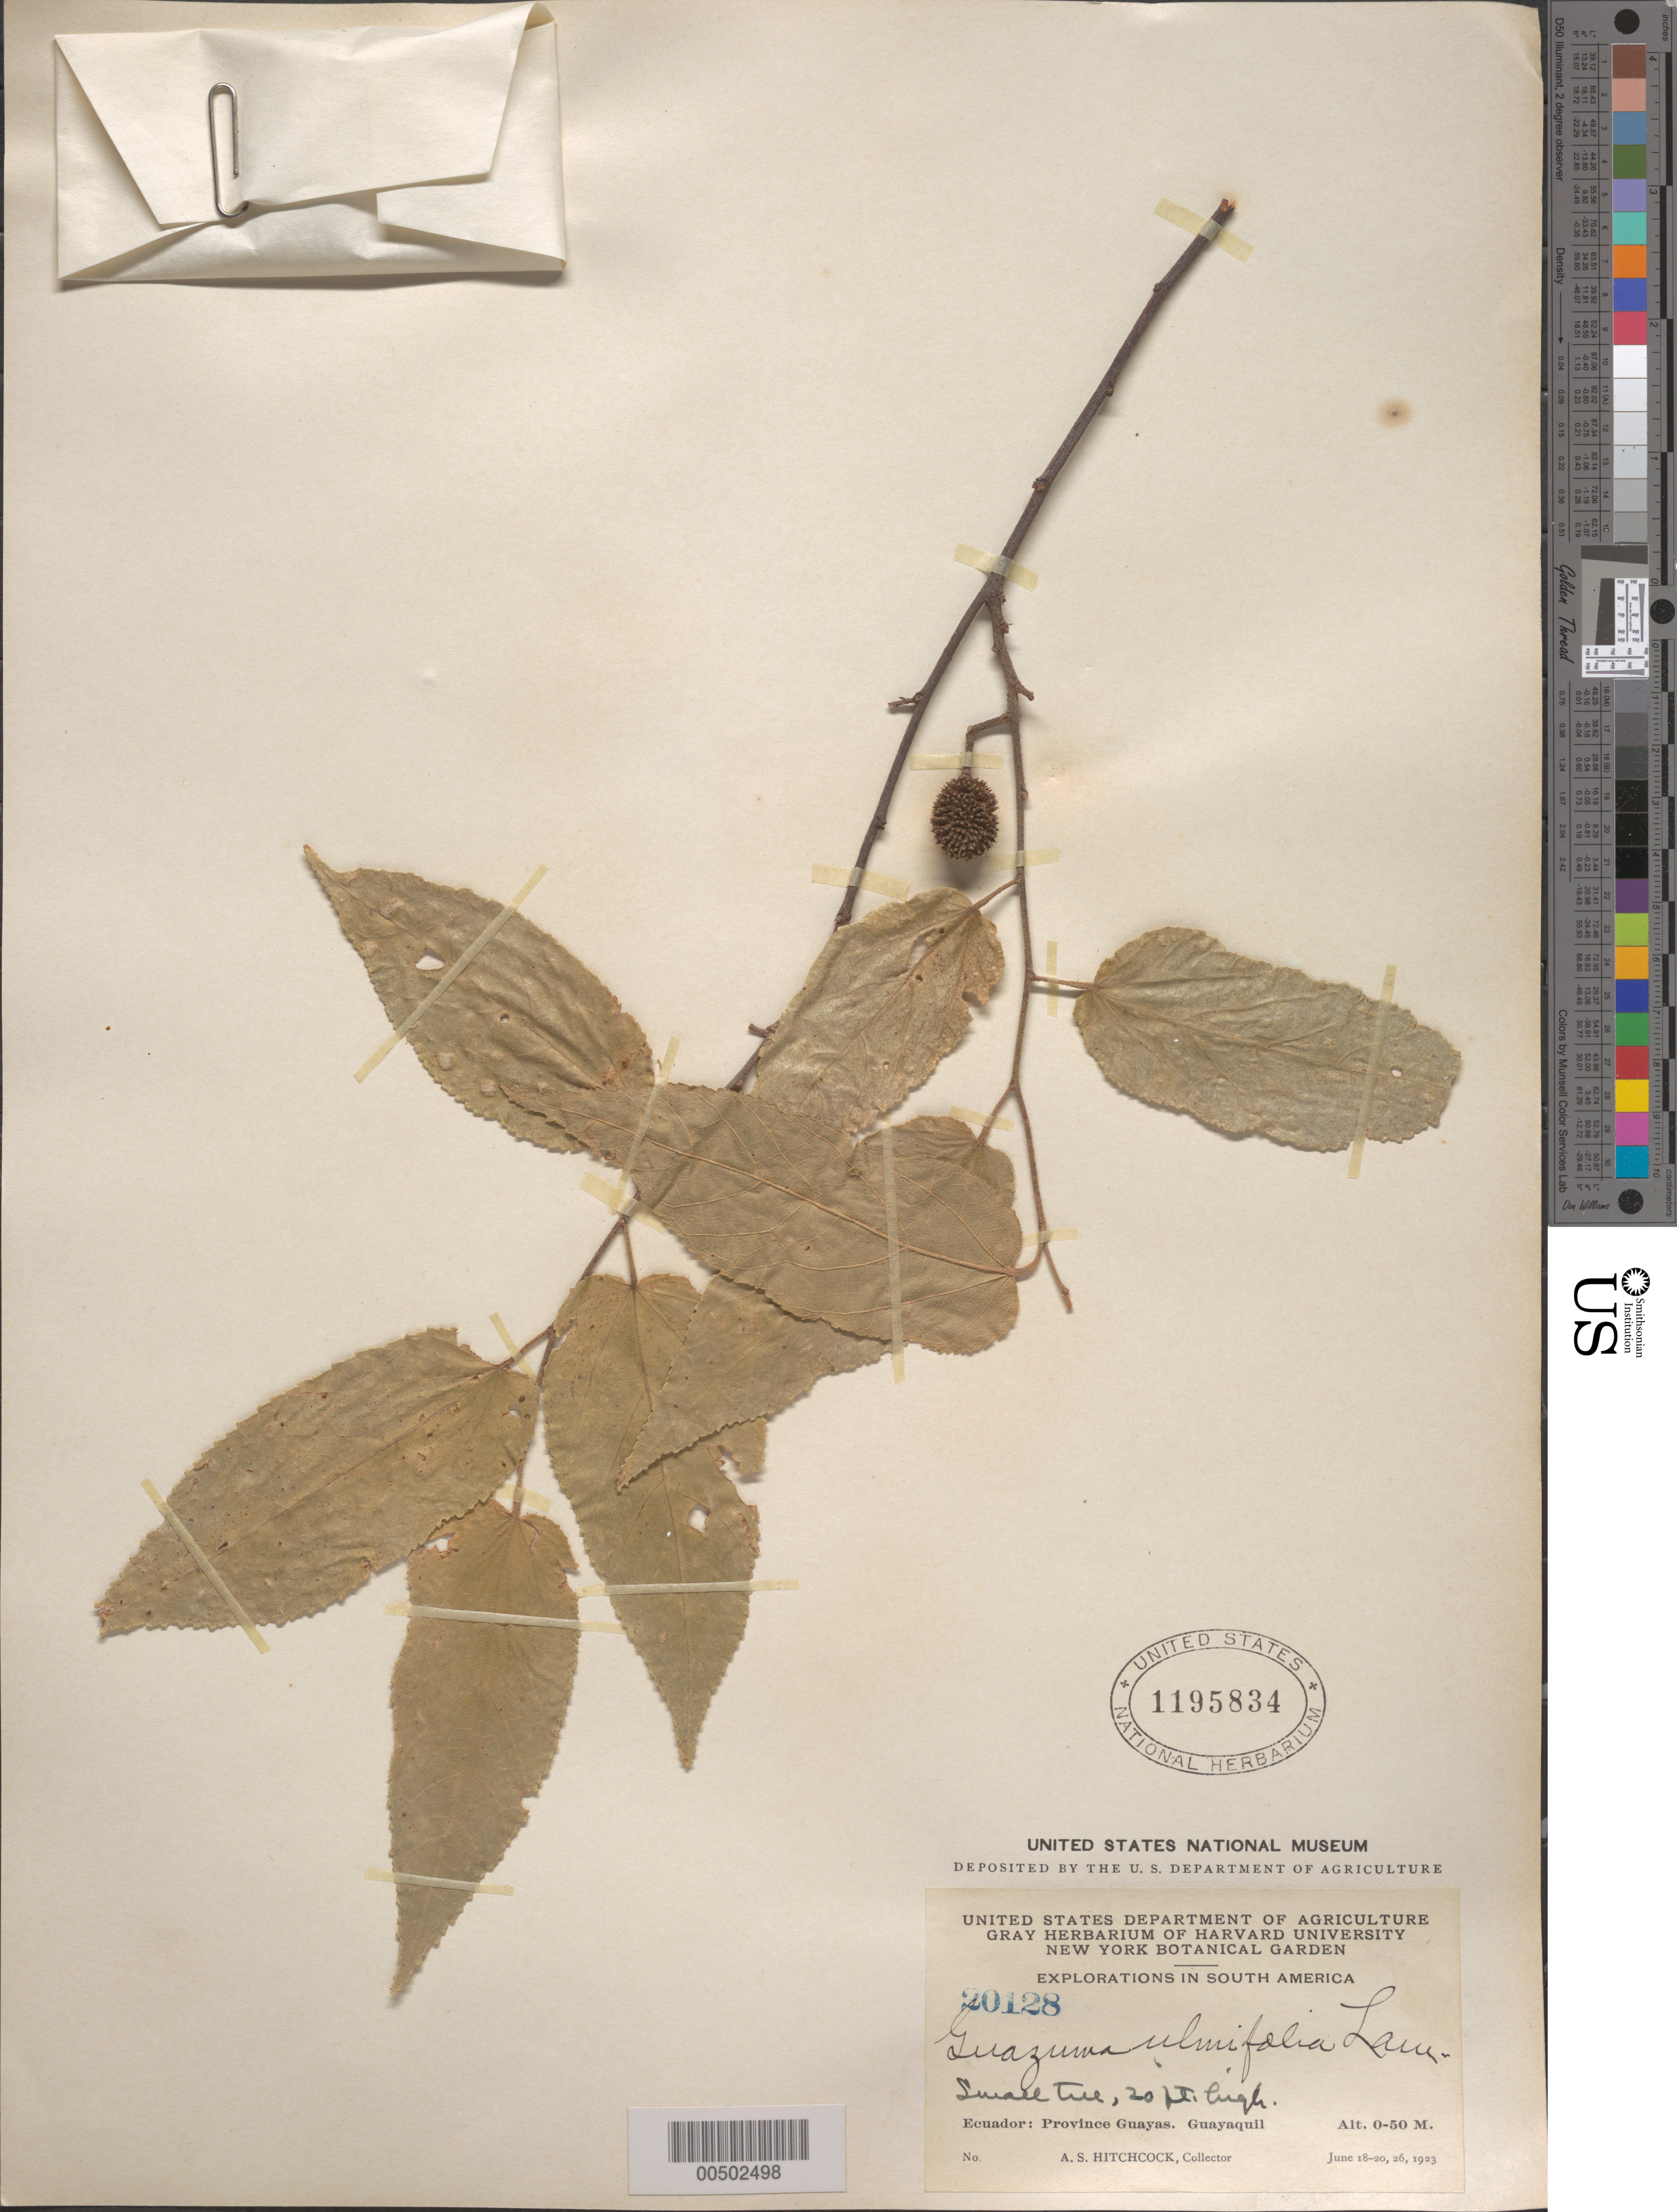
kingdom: Plantae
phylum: Tracheophyta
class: Magnoliopsida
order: Malvales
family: Malvaceae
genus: Guazuma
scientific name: Guazuma ulmifolia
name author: Lam.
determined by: Smith, A. C.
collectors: A. S. Hitchcock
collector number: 20128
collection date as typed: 18 Jun 1923 to 26 Jun 1923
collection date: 1923-06-18/1923-06-26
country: Ecuador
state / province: Guayas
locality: Guayaquil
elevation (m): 0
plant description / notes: NY, US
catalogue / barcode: US 1195834